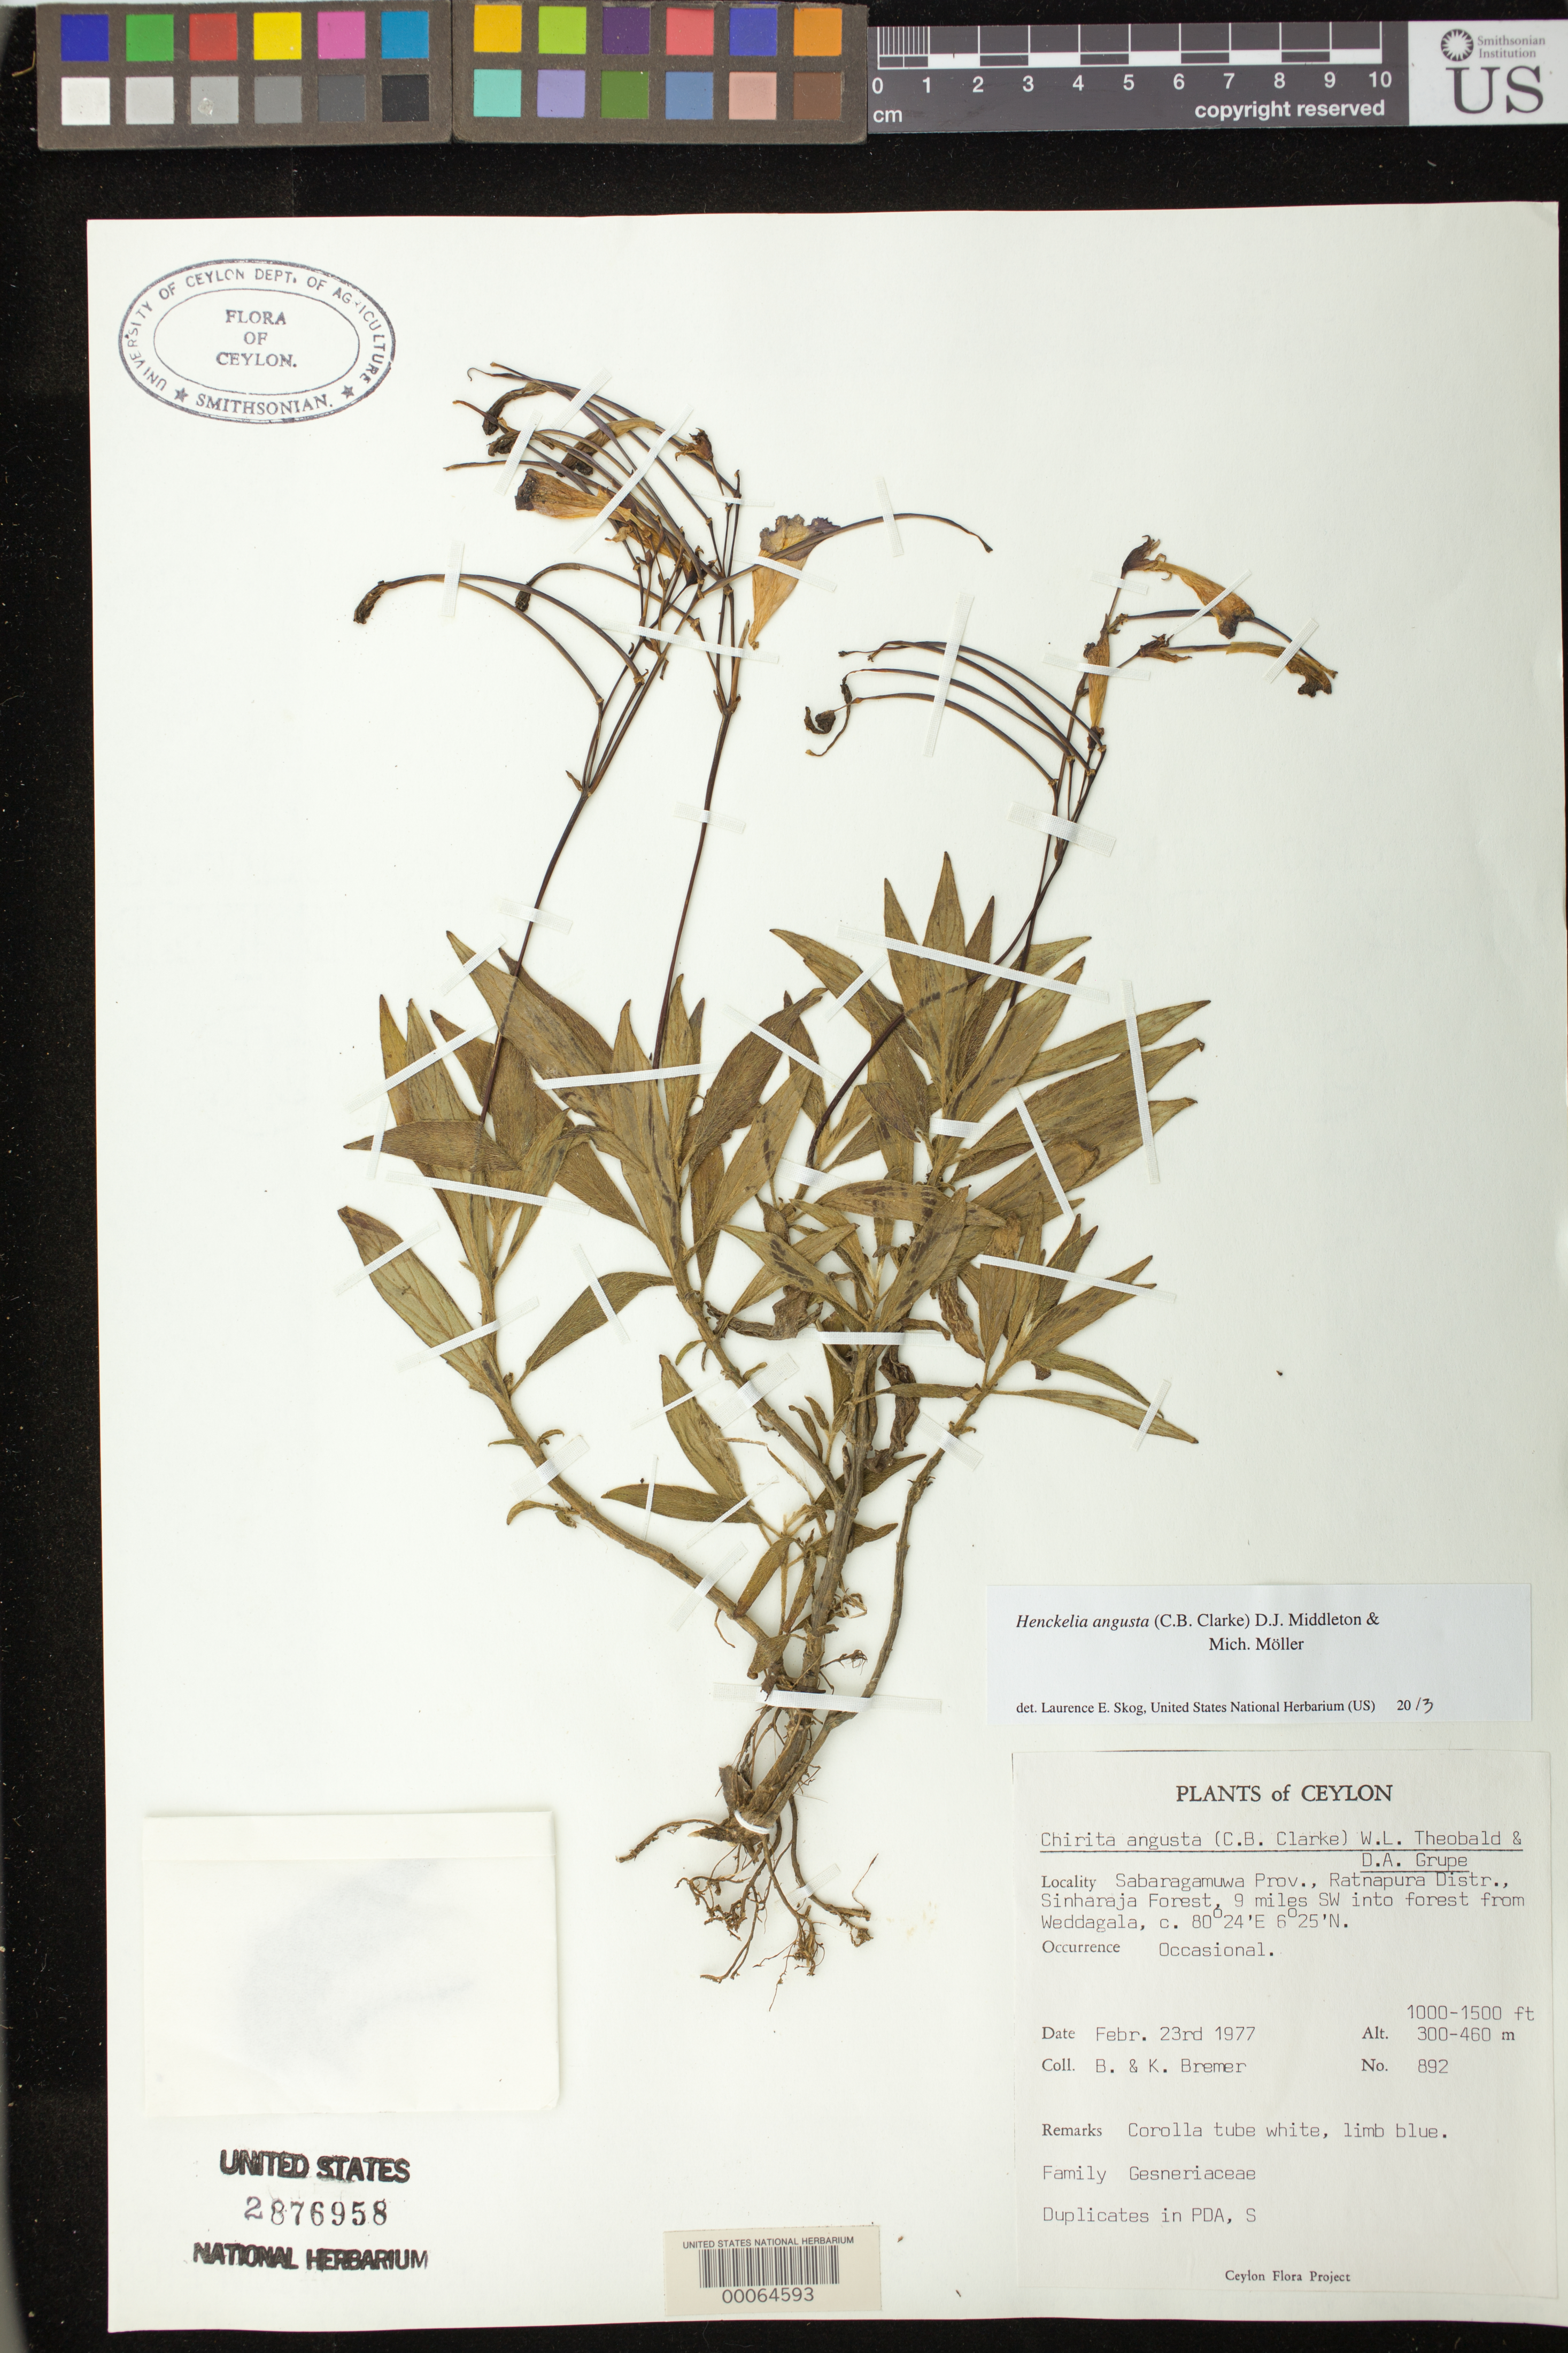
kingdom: Plantae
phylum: Tracheophyta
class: Magnoliopsida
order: Lamiales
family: Gesneriaceae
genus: Henckelia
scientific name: Henckelia angusta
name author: (C.B. Clarke) D.J. Middleton & Mich. Möller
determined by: Skog, Laurence E.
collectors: B. Bremer & K. Bremer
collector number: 892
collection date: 1977-02-23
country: Sri Lanka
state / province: Sabaragamuwa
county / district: Ratnapura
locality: Sinharaja Forest, 9 miles SW into forest from Weddagala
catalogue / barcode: US 2876958